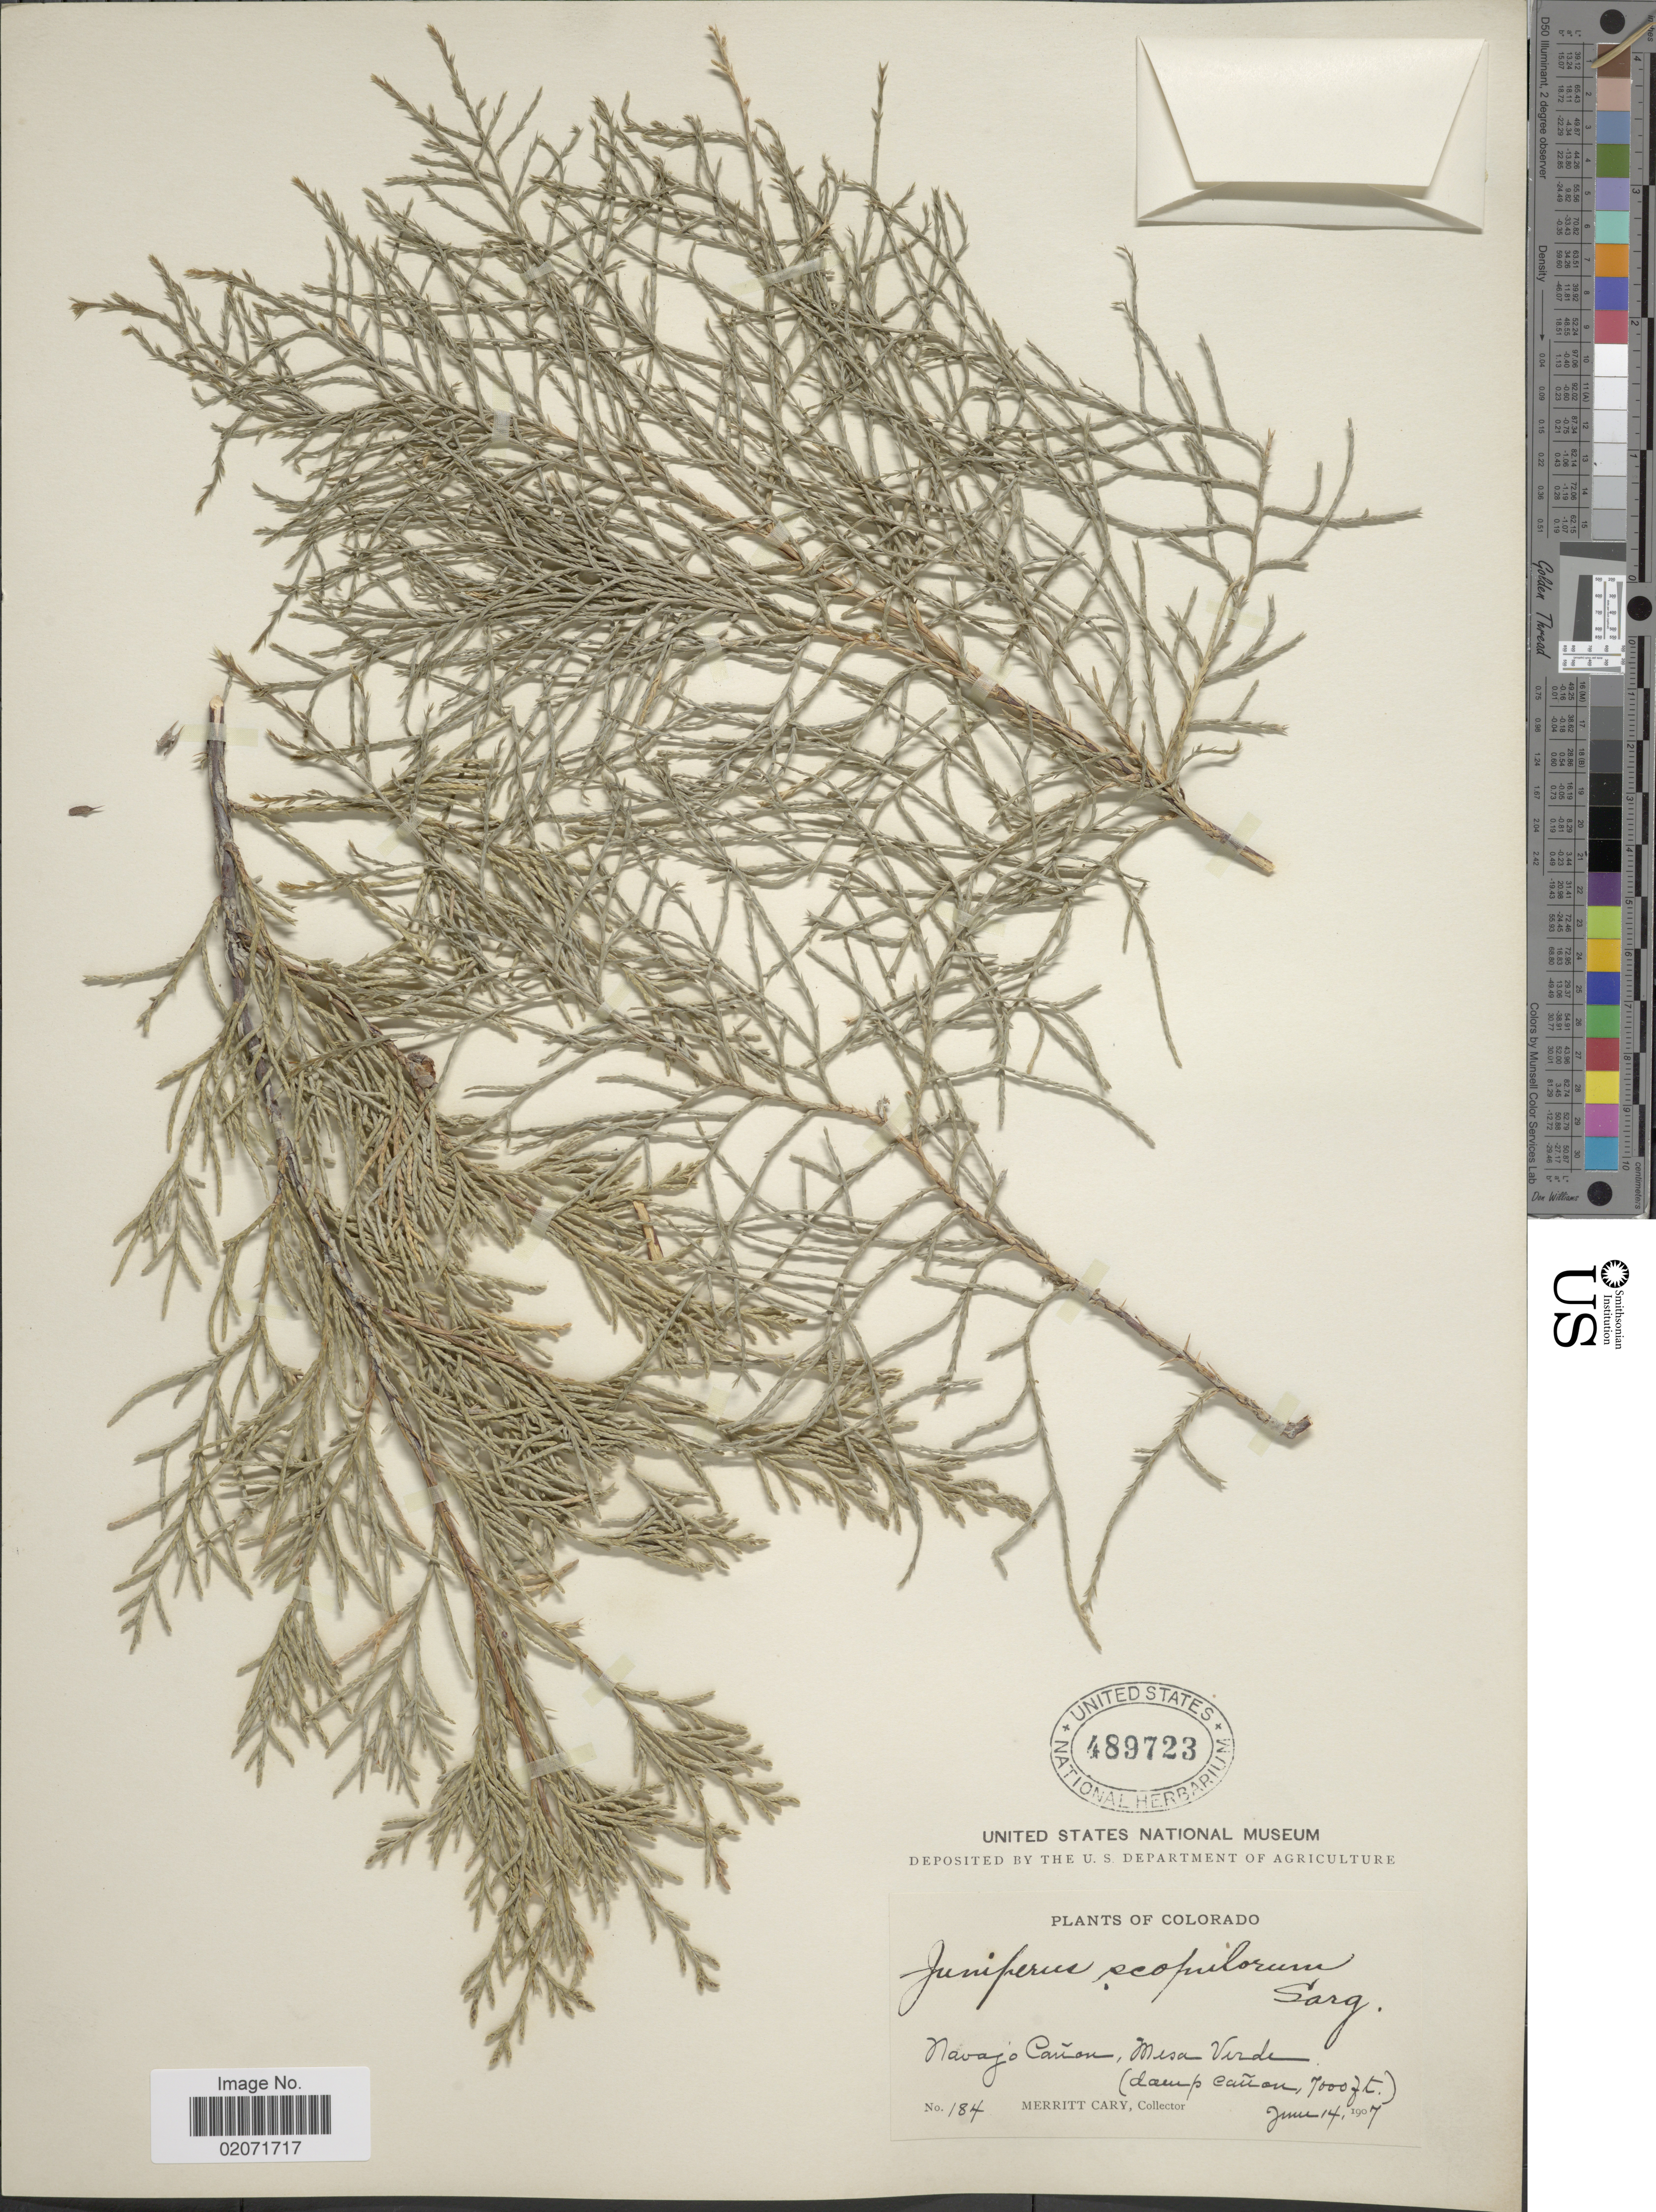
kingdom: Plantae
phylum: Tracheophyta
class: Pinopsida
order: Pinales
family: Cupressaceae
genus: Juniperus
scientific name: Juniperus scopulorum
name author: Sarg.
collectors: M. Cary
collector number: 184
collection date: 1907-06-14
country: United States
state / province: Colorado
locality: Navajo Cañon, Mesa Verde (damp cañon)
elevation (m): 2134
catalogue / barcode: US 489723